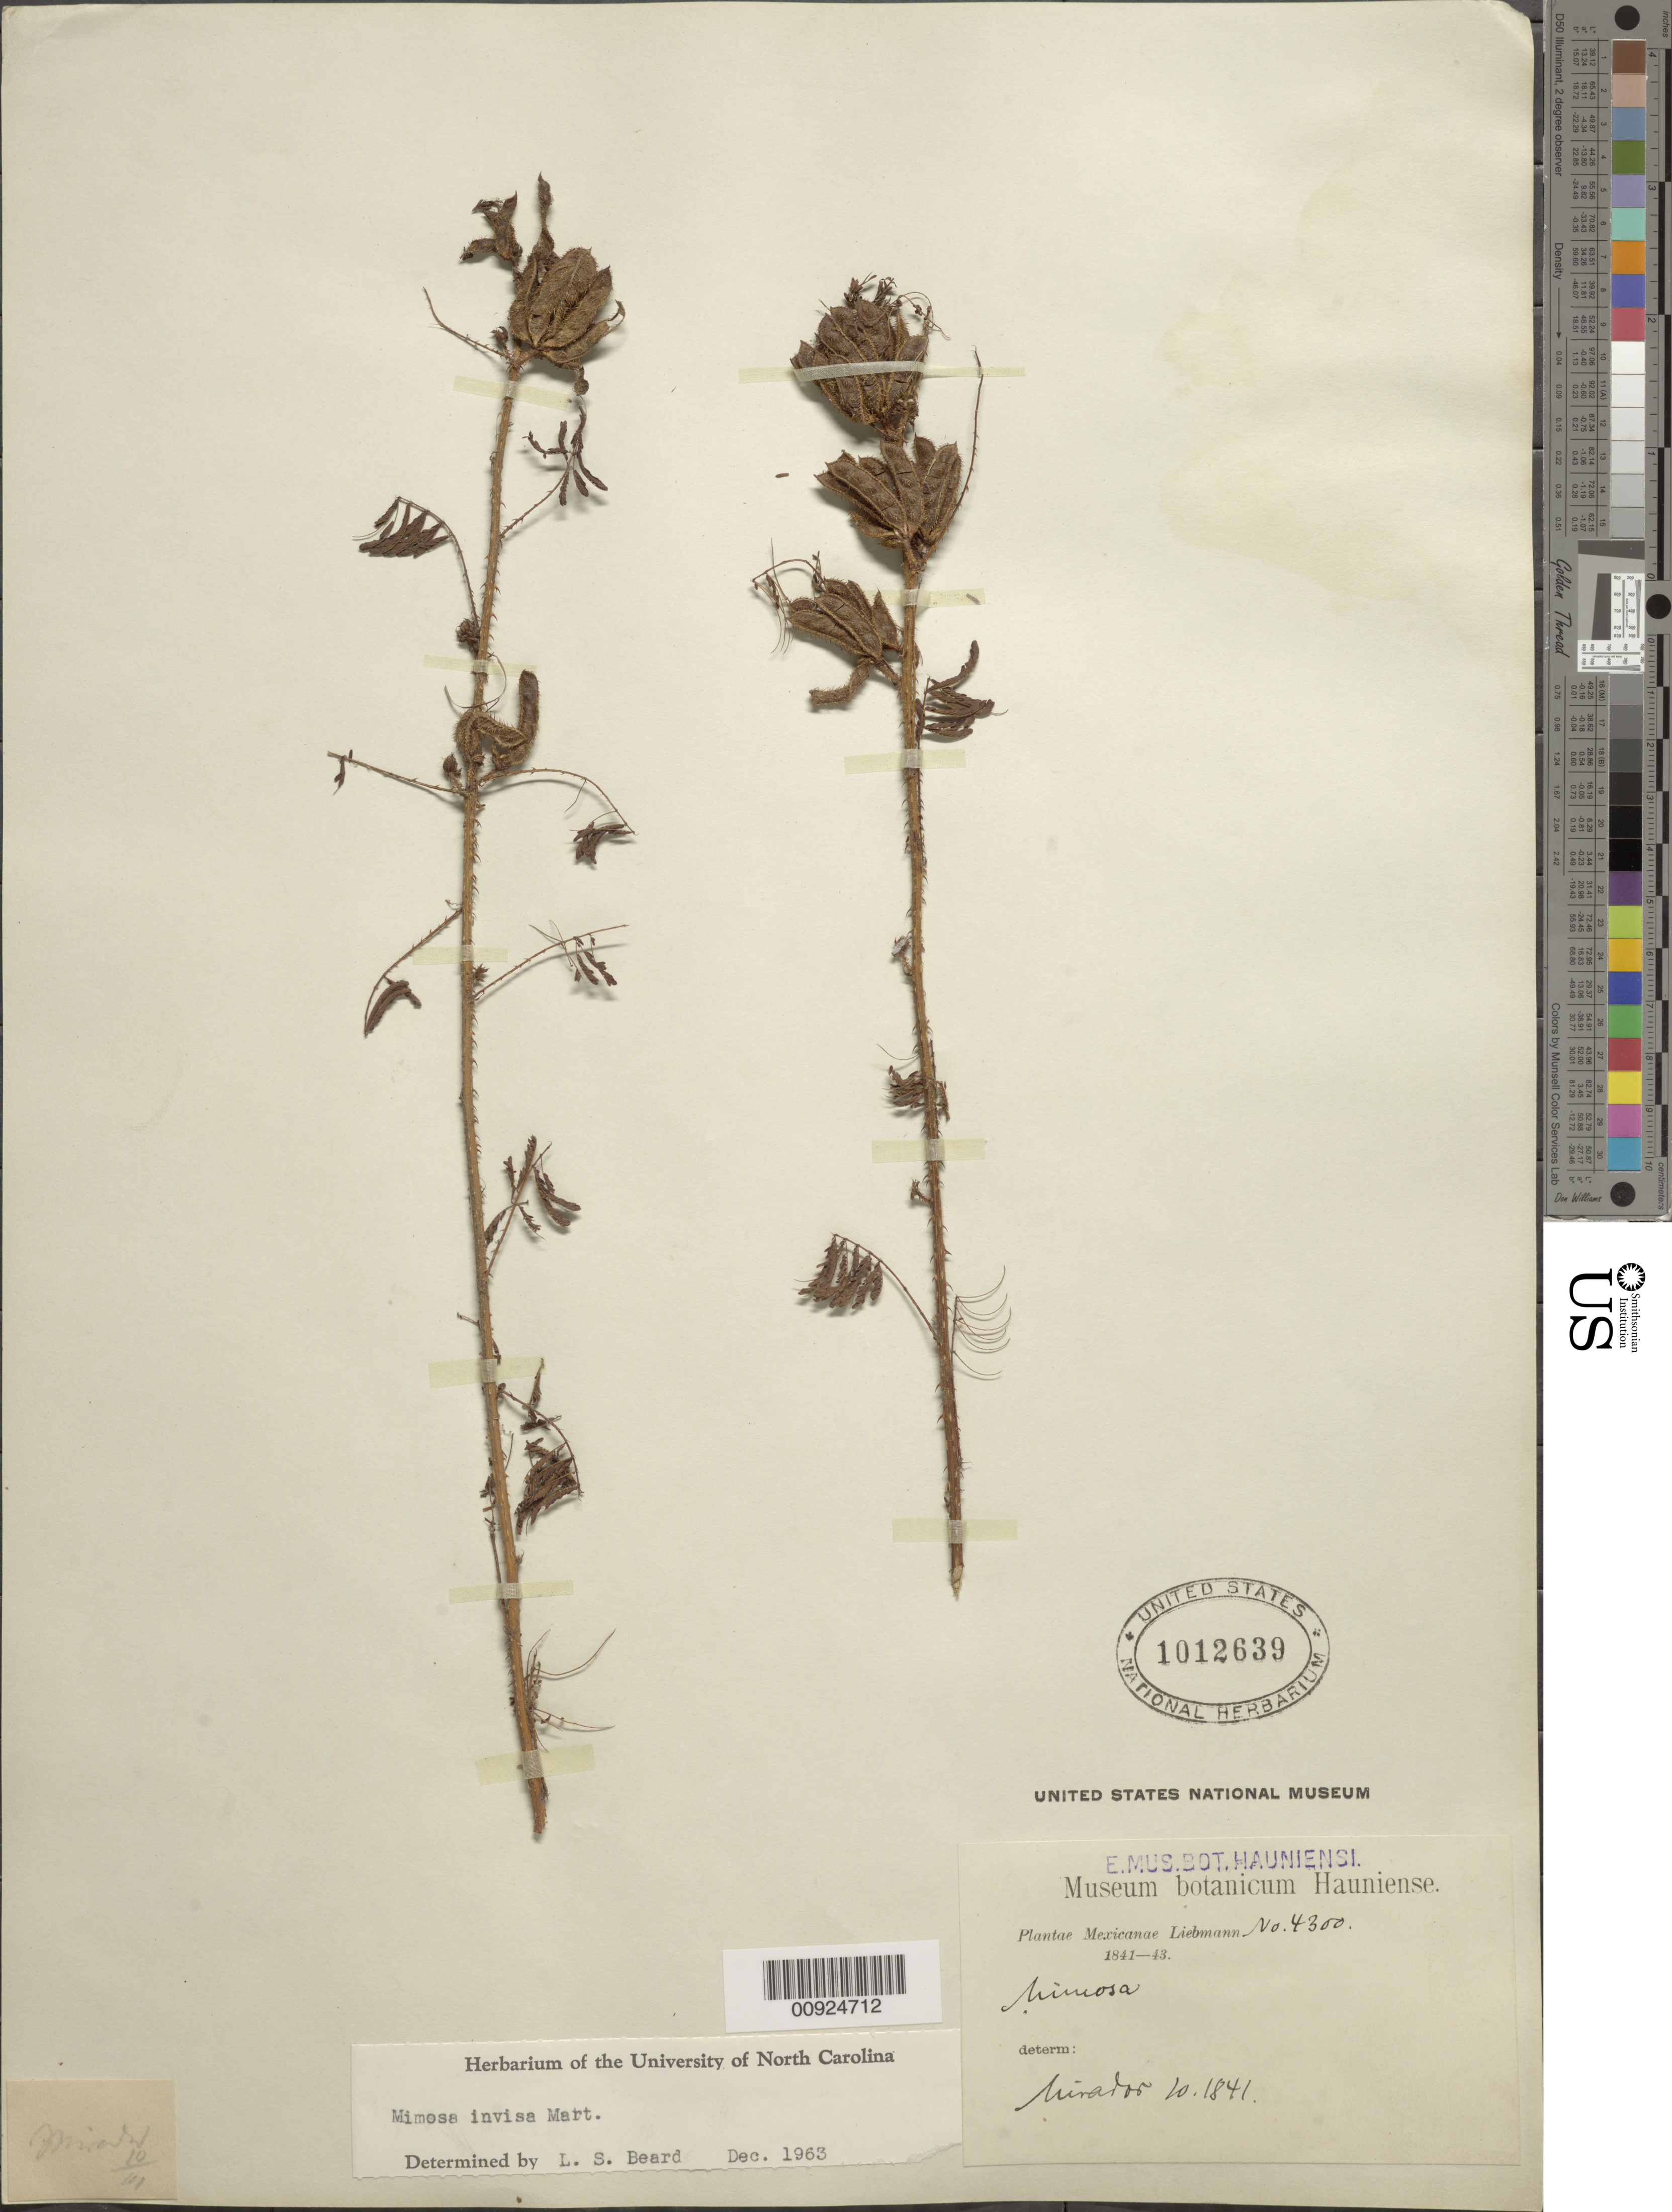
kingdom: Plantae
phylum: Tracheophyta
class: Magnoliopsida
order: Fabales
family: Fabaceae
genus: Mimosa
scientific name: Mimosa invisa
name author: Mart. ex Colla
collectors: F. M. Liebmann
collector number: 4300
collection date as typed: Oct 1841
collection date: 1841-10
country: Mexico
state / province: Veracruz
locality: Mirador.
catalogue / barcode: US 1012639